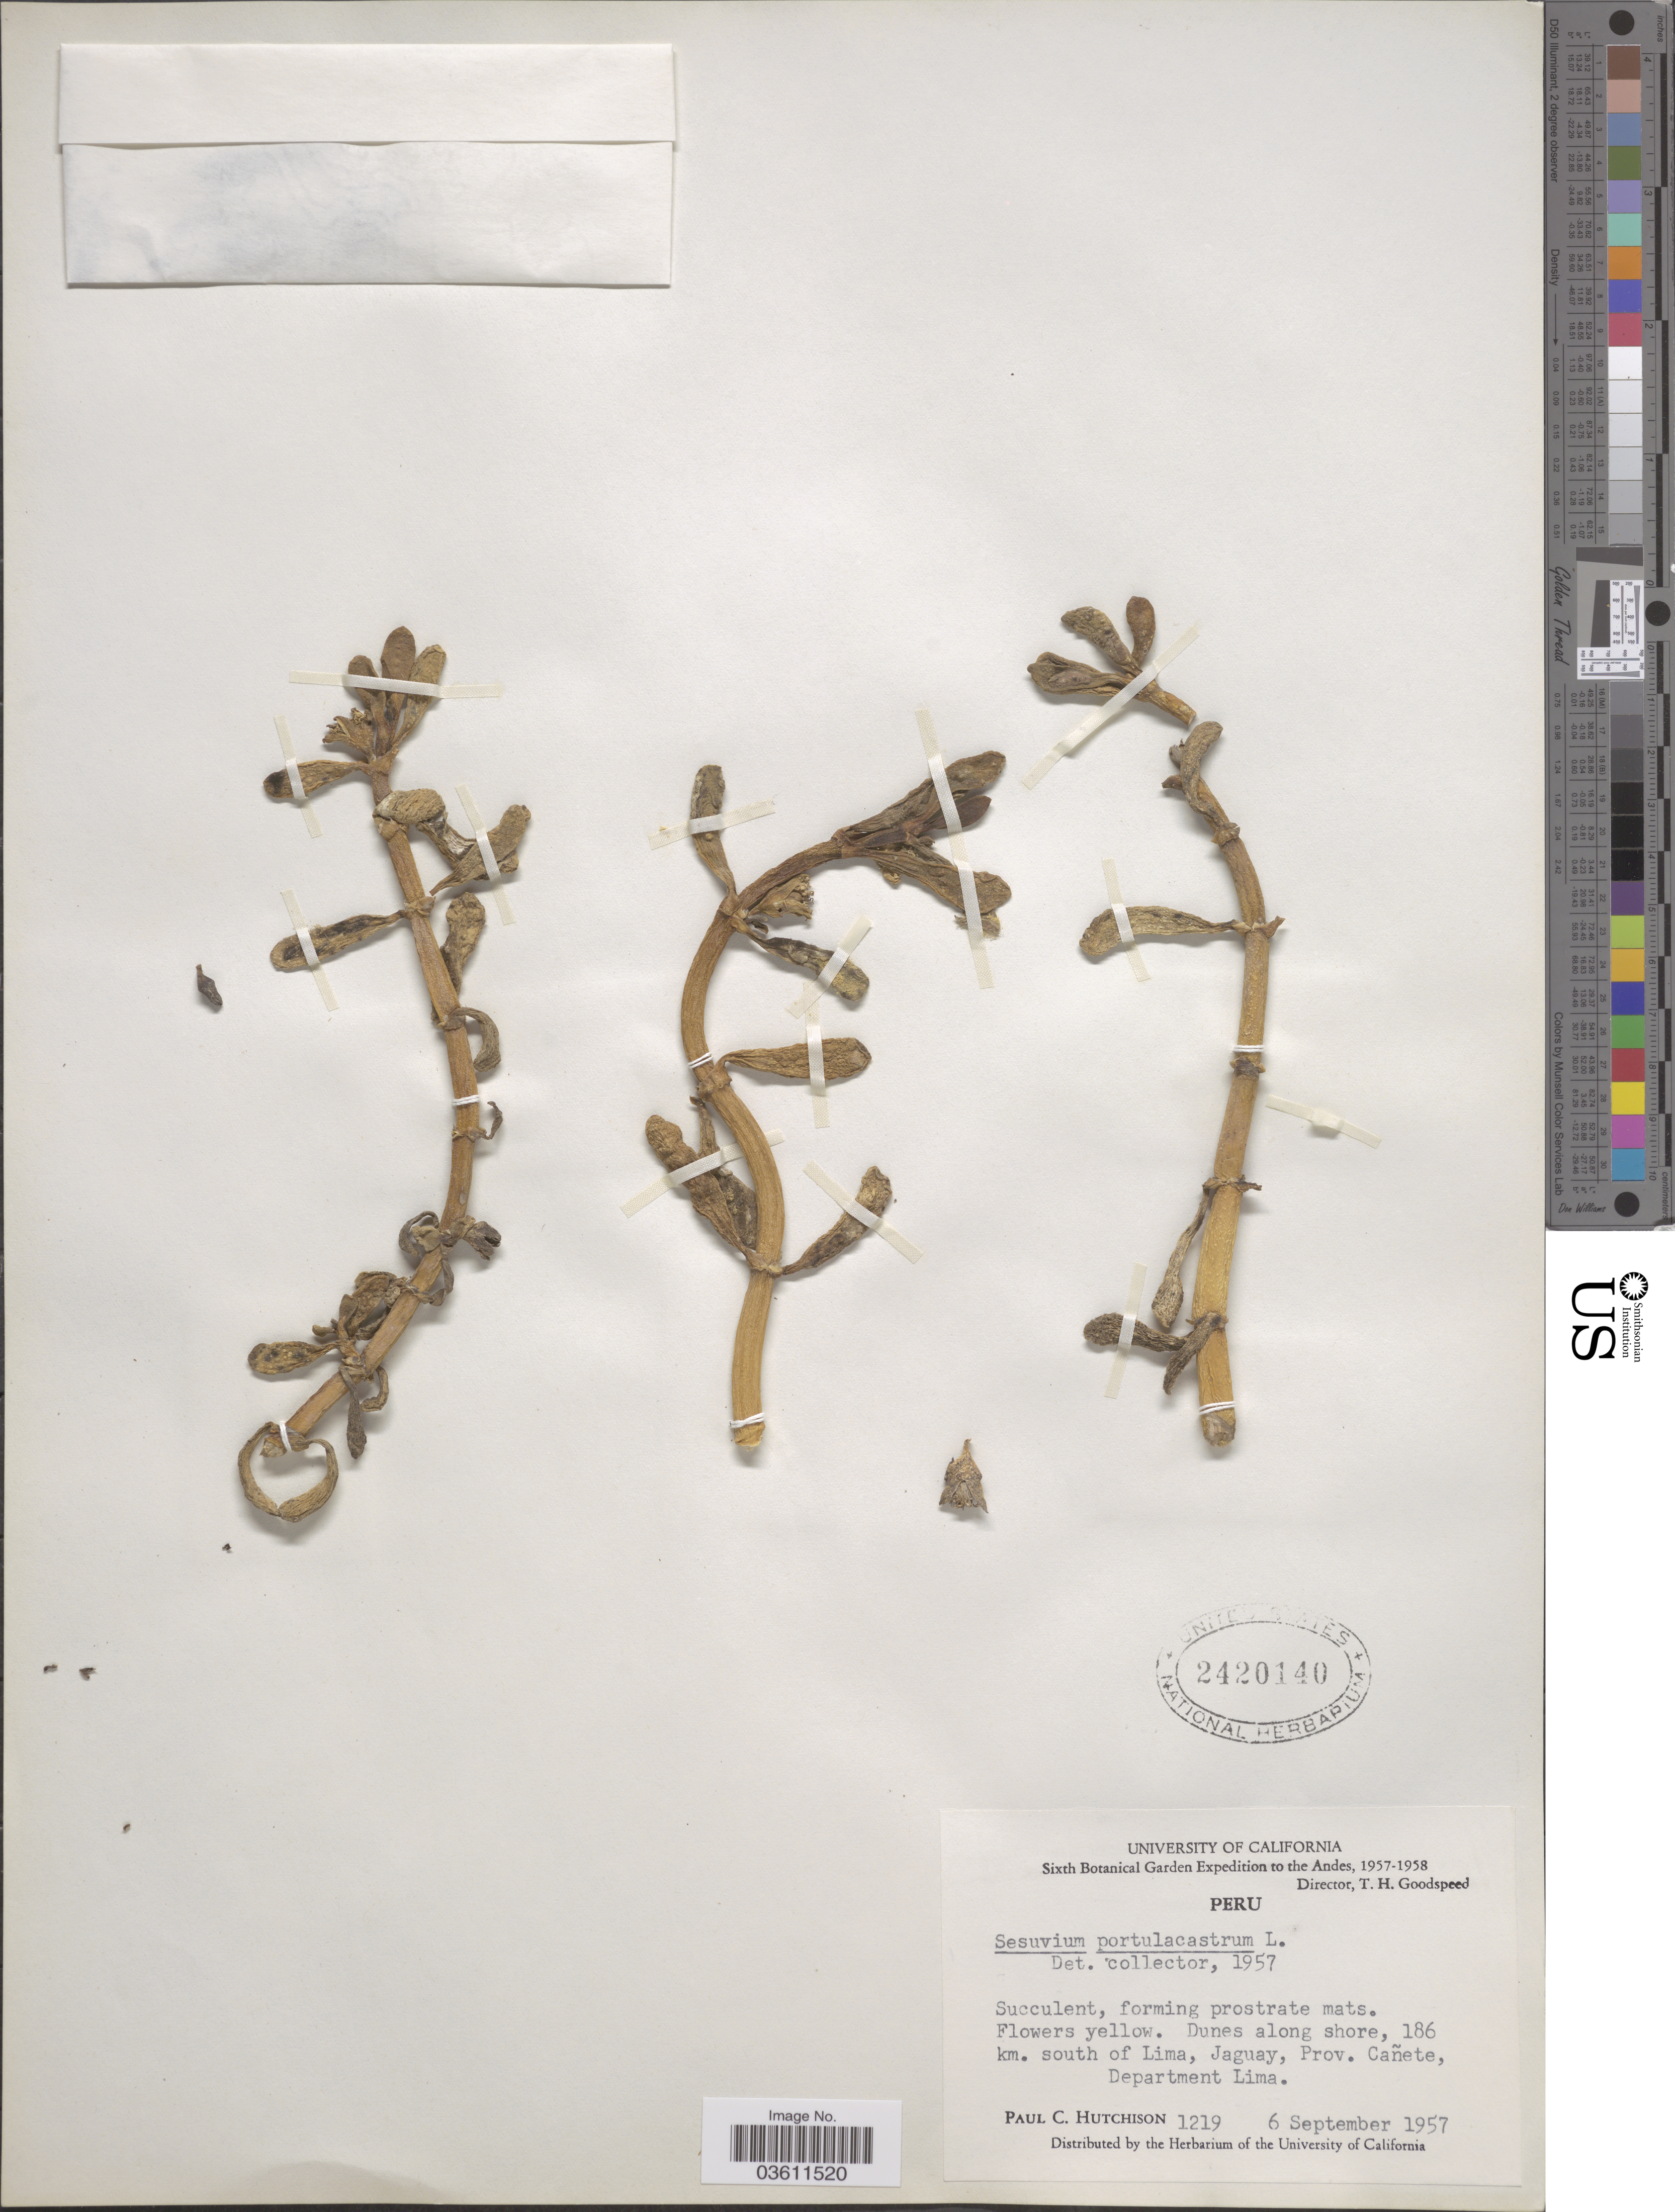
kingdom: Plantae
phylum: Tracheophyta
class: Magnoliopsida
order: Caryophyllales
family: Aizoaceae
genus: Sesuvium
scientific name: Sesuvium portulacastrum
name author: (L.) L.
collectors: P. C. Hutchison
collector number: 1219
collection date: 1957-09-06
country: Peru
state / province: Lima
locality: Andes. Dunes along shore, 186 km. south of Lima, Jaguay, Prov. Cañete, Department Lima.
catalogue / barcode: US 2420140